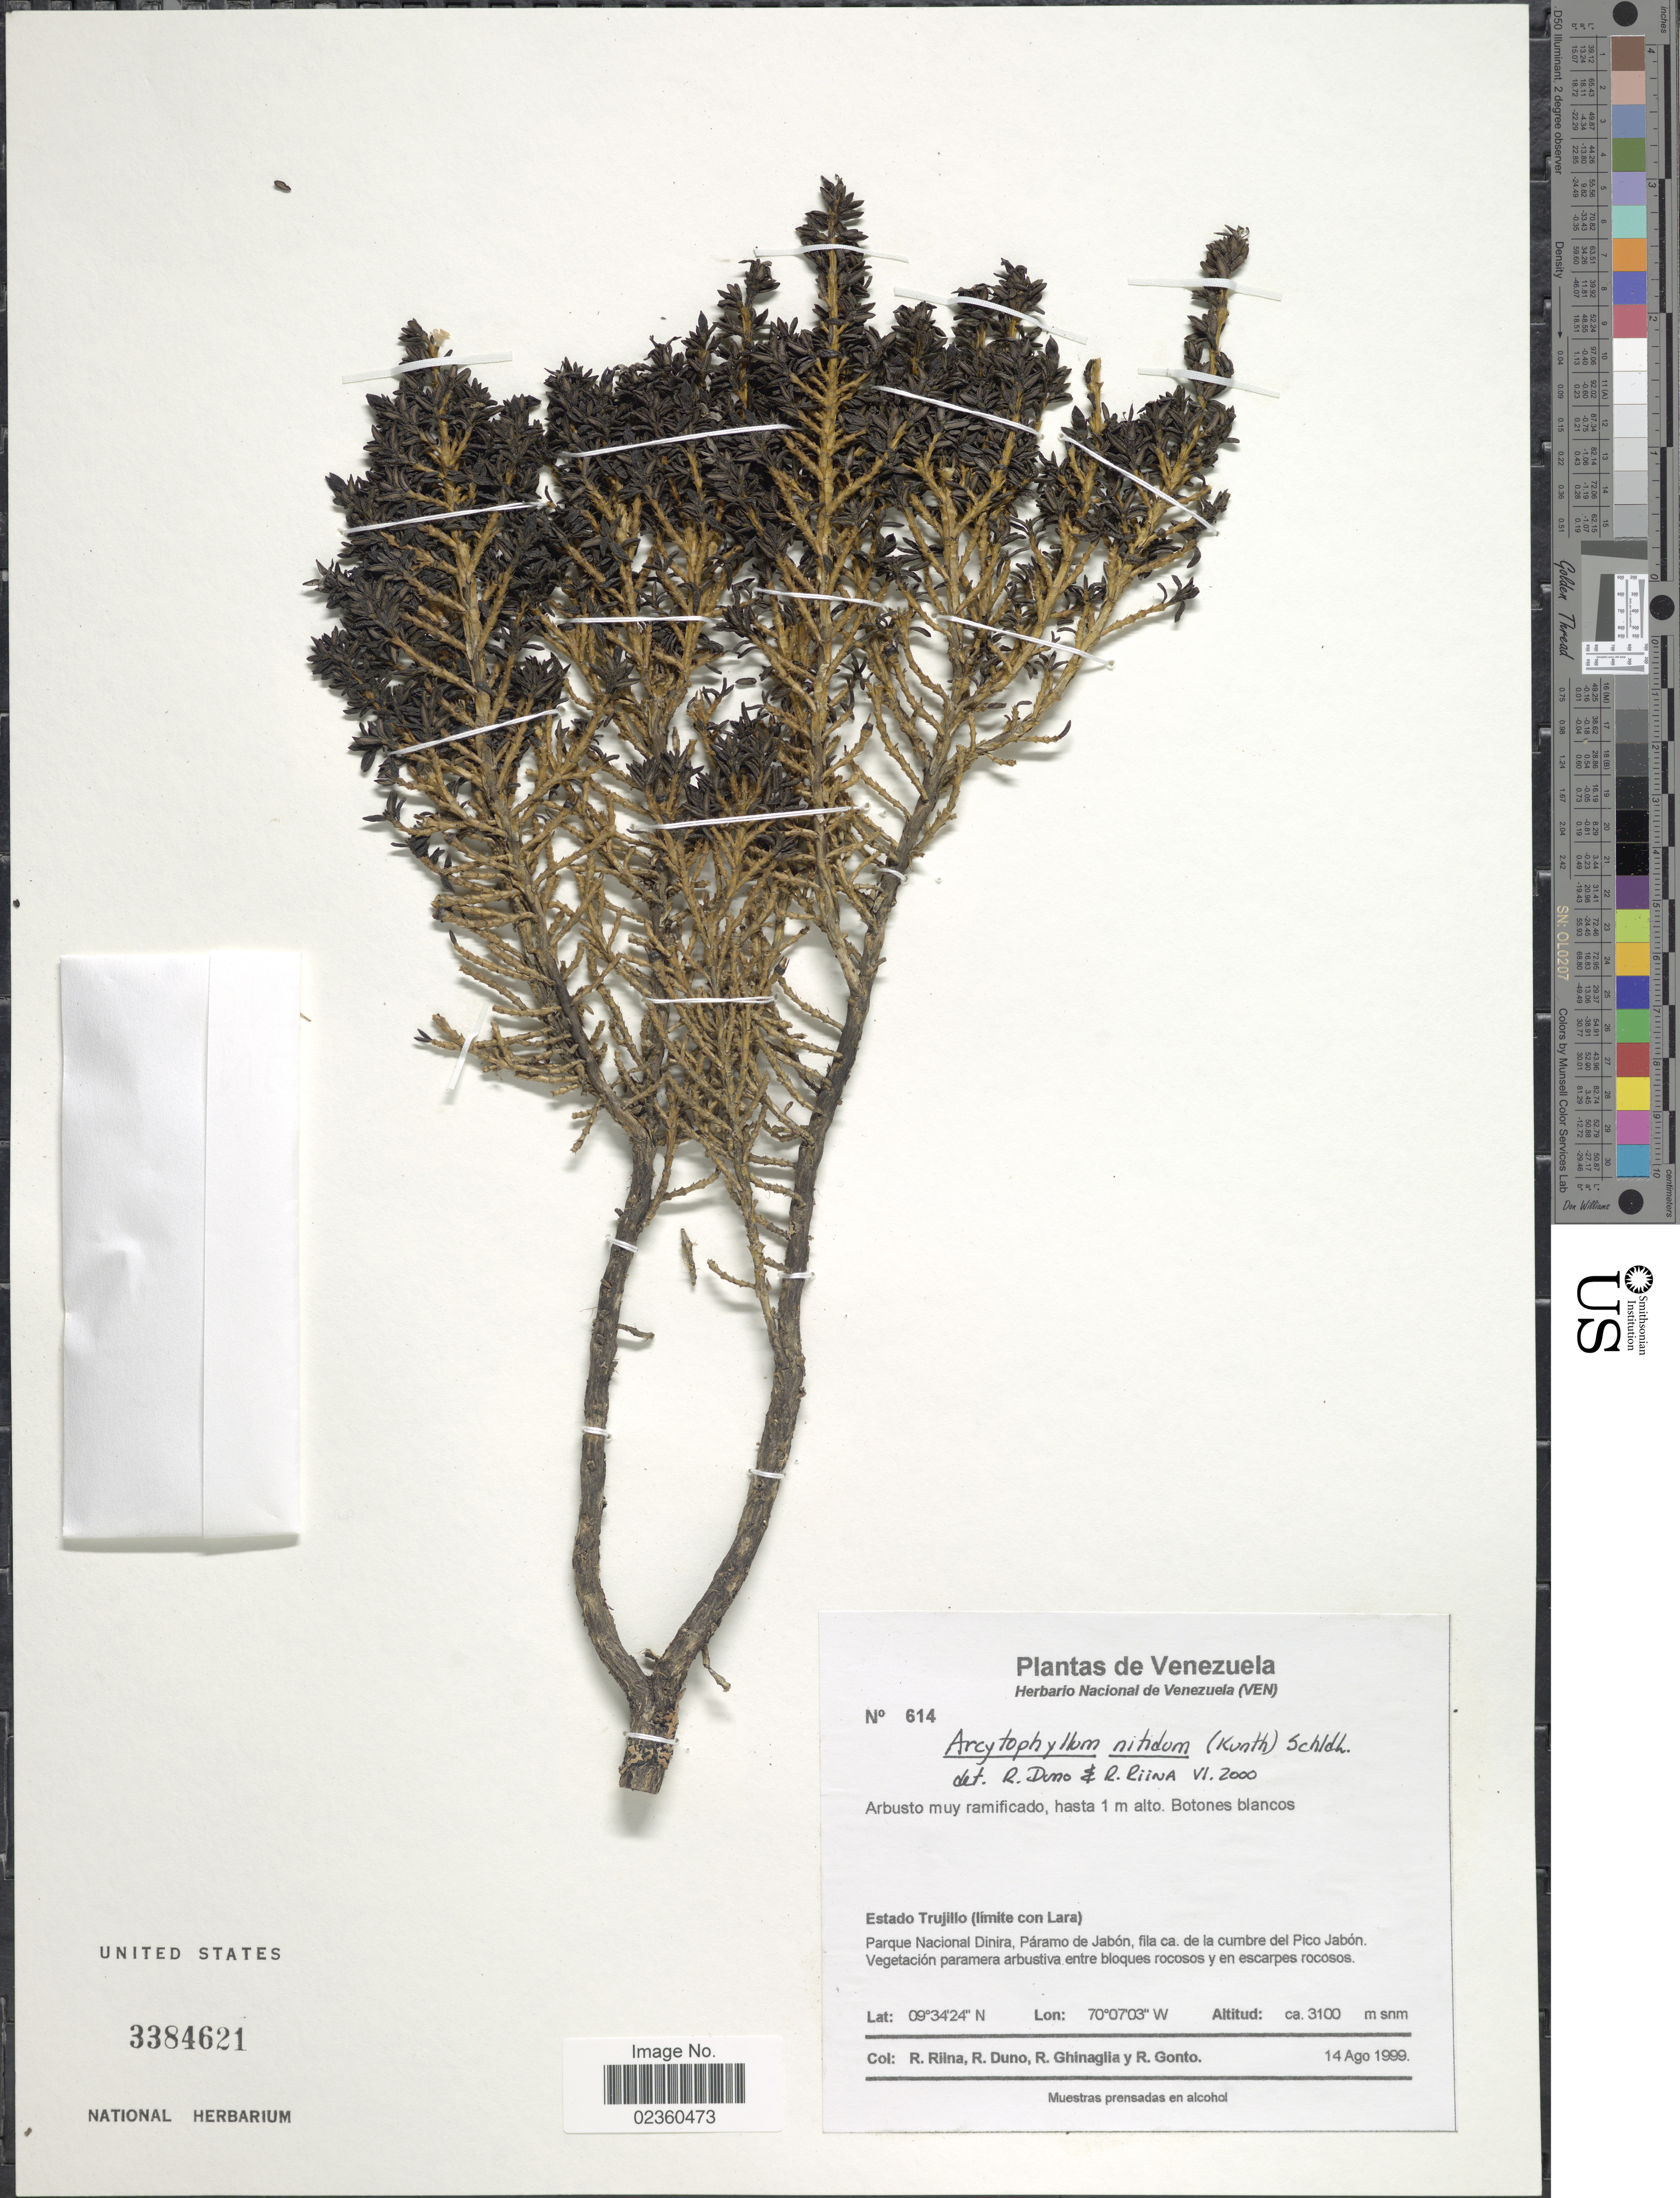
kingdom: Plantae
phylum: Tracheophyta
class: Magnoliopsida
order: Gentianales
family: Rubiaceae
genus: Arcytophyllum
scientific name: Arcytophyllum nitidum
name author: (Kunth) Schltdl.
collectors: R. Riina, R. Duno de Stefano, R. Ghinaglia & R. Gonto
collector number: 614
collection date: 1999-08-14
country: Venezuela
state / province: Trujillo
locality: (límite con Lara), Parque Nacional Dinira, Páramo de Jabón, fila ca. de la cumbre del Pico Jabón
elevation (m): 3100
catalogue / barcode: US 3384621